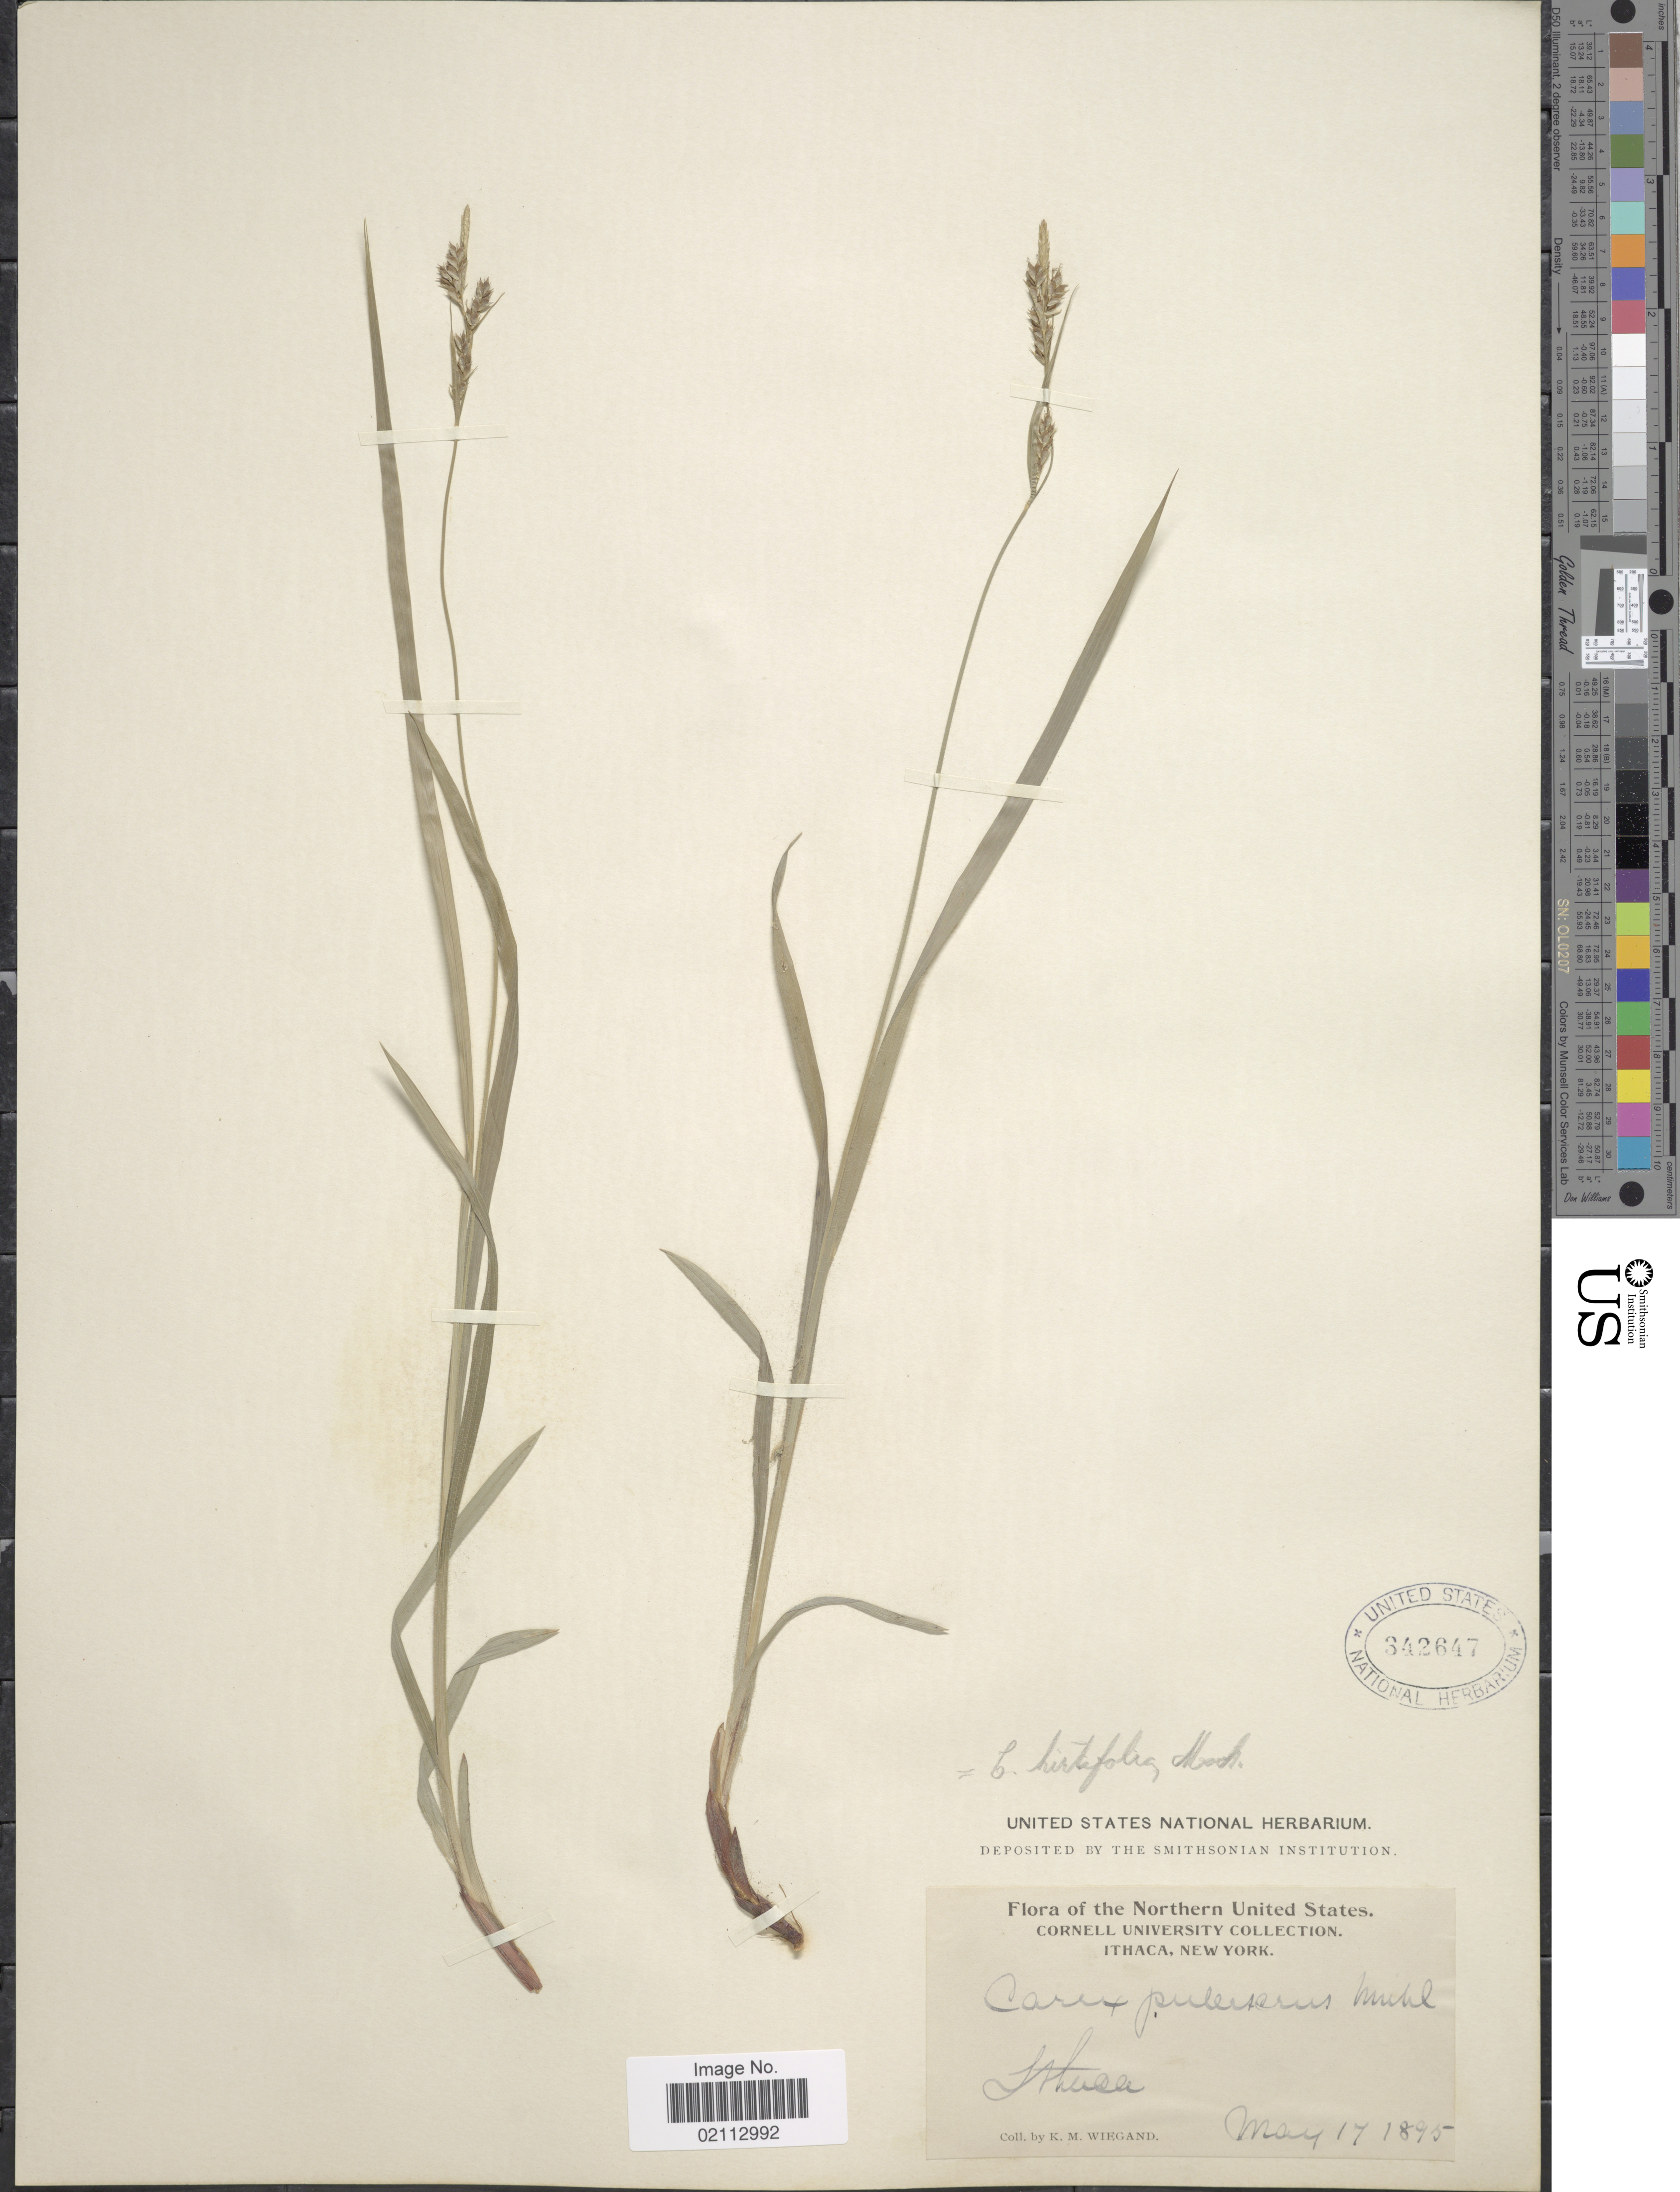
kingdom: Plantae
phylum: Tracheophyta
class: Liliopsida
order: Poales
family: Cyperaceae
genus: Carex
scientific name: Carex hirtifolia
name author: Mack.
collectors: K. M. Wiegand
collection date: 1895-05-17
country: United States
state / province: New York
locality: Northern United States. Ithaca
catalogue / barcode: US 342647